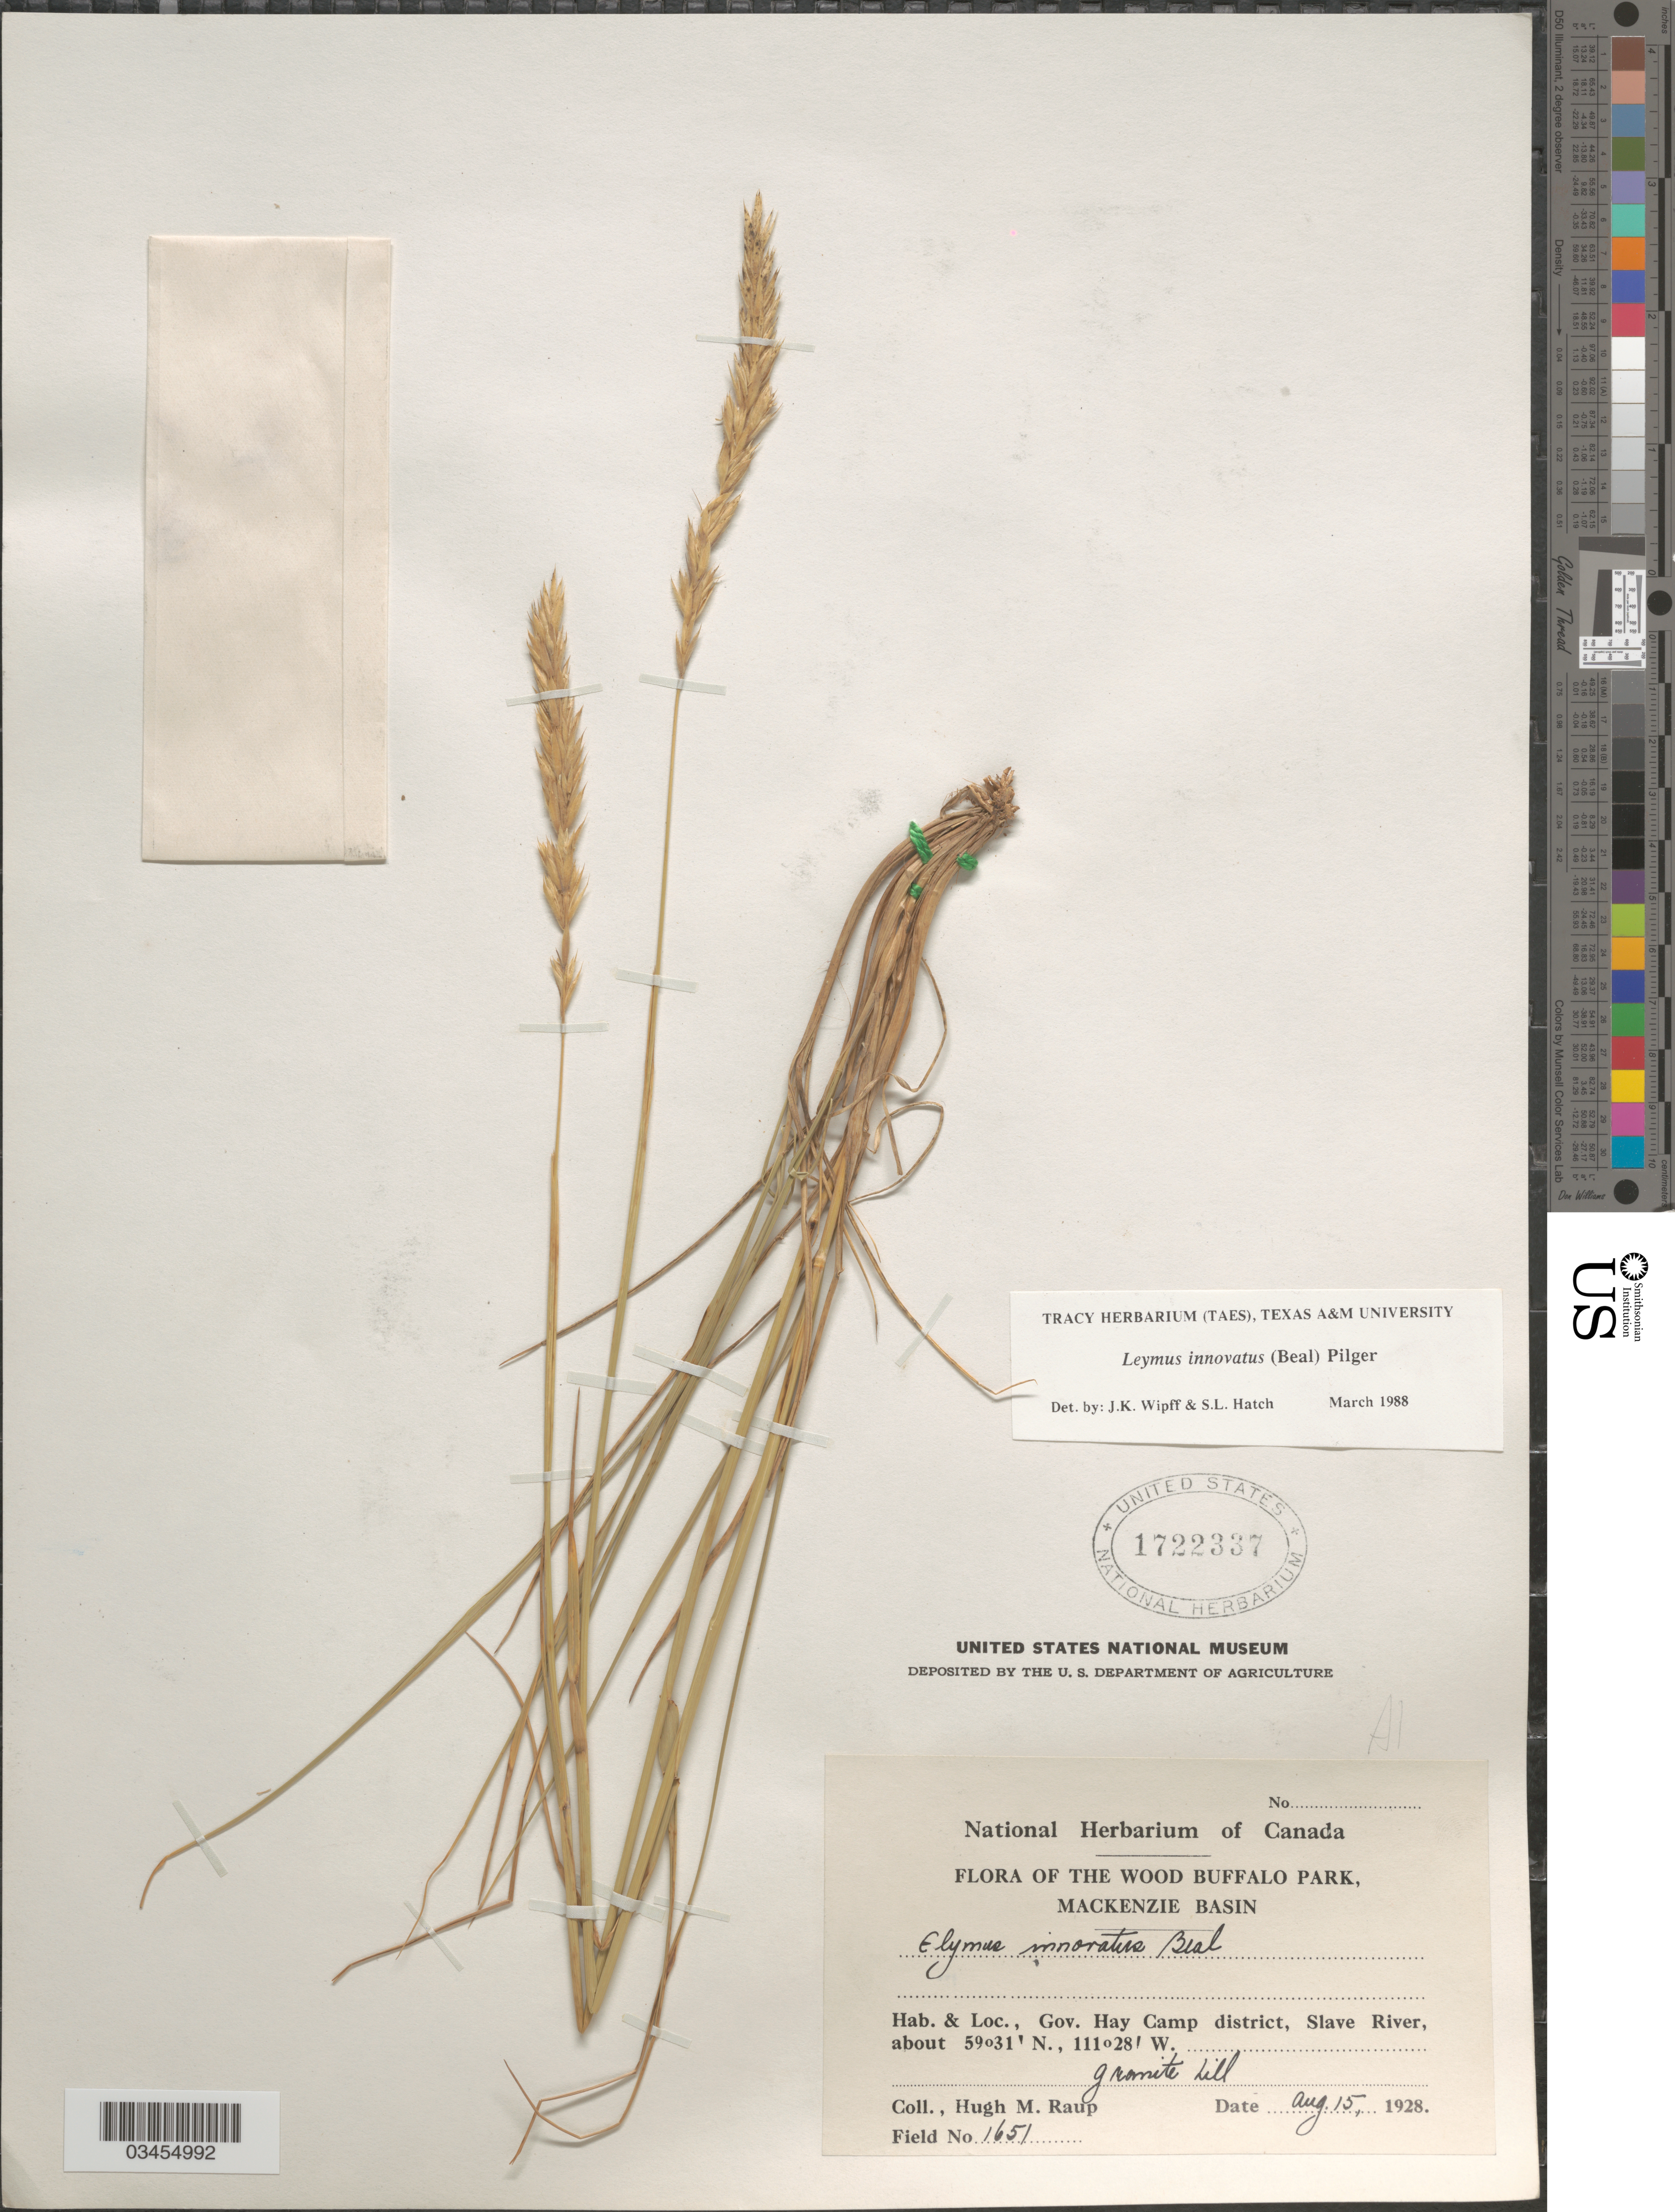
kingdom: Plantae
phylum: Tracheophyta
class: Liliopsida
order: Poales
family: Poaceae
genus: Leymus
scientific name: Leymus innovatus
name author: (W.J. Beal) Pilg.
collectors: H. Raup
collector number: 1651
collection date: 1928-08-15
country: Canada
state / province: Alberta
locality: Wood Buffalo Park, Mackenzie Basin. Gov. Hay Camp district, Slave River.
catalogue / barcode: US 1722337